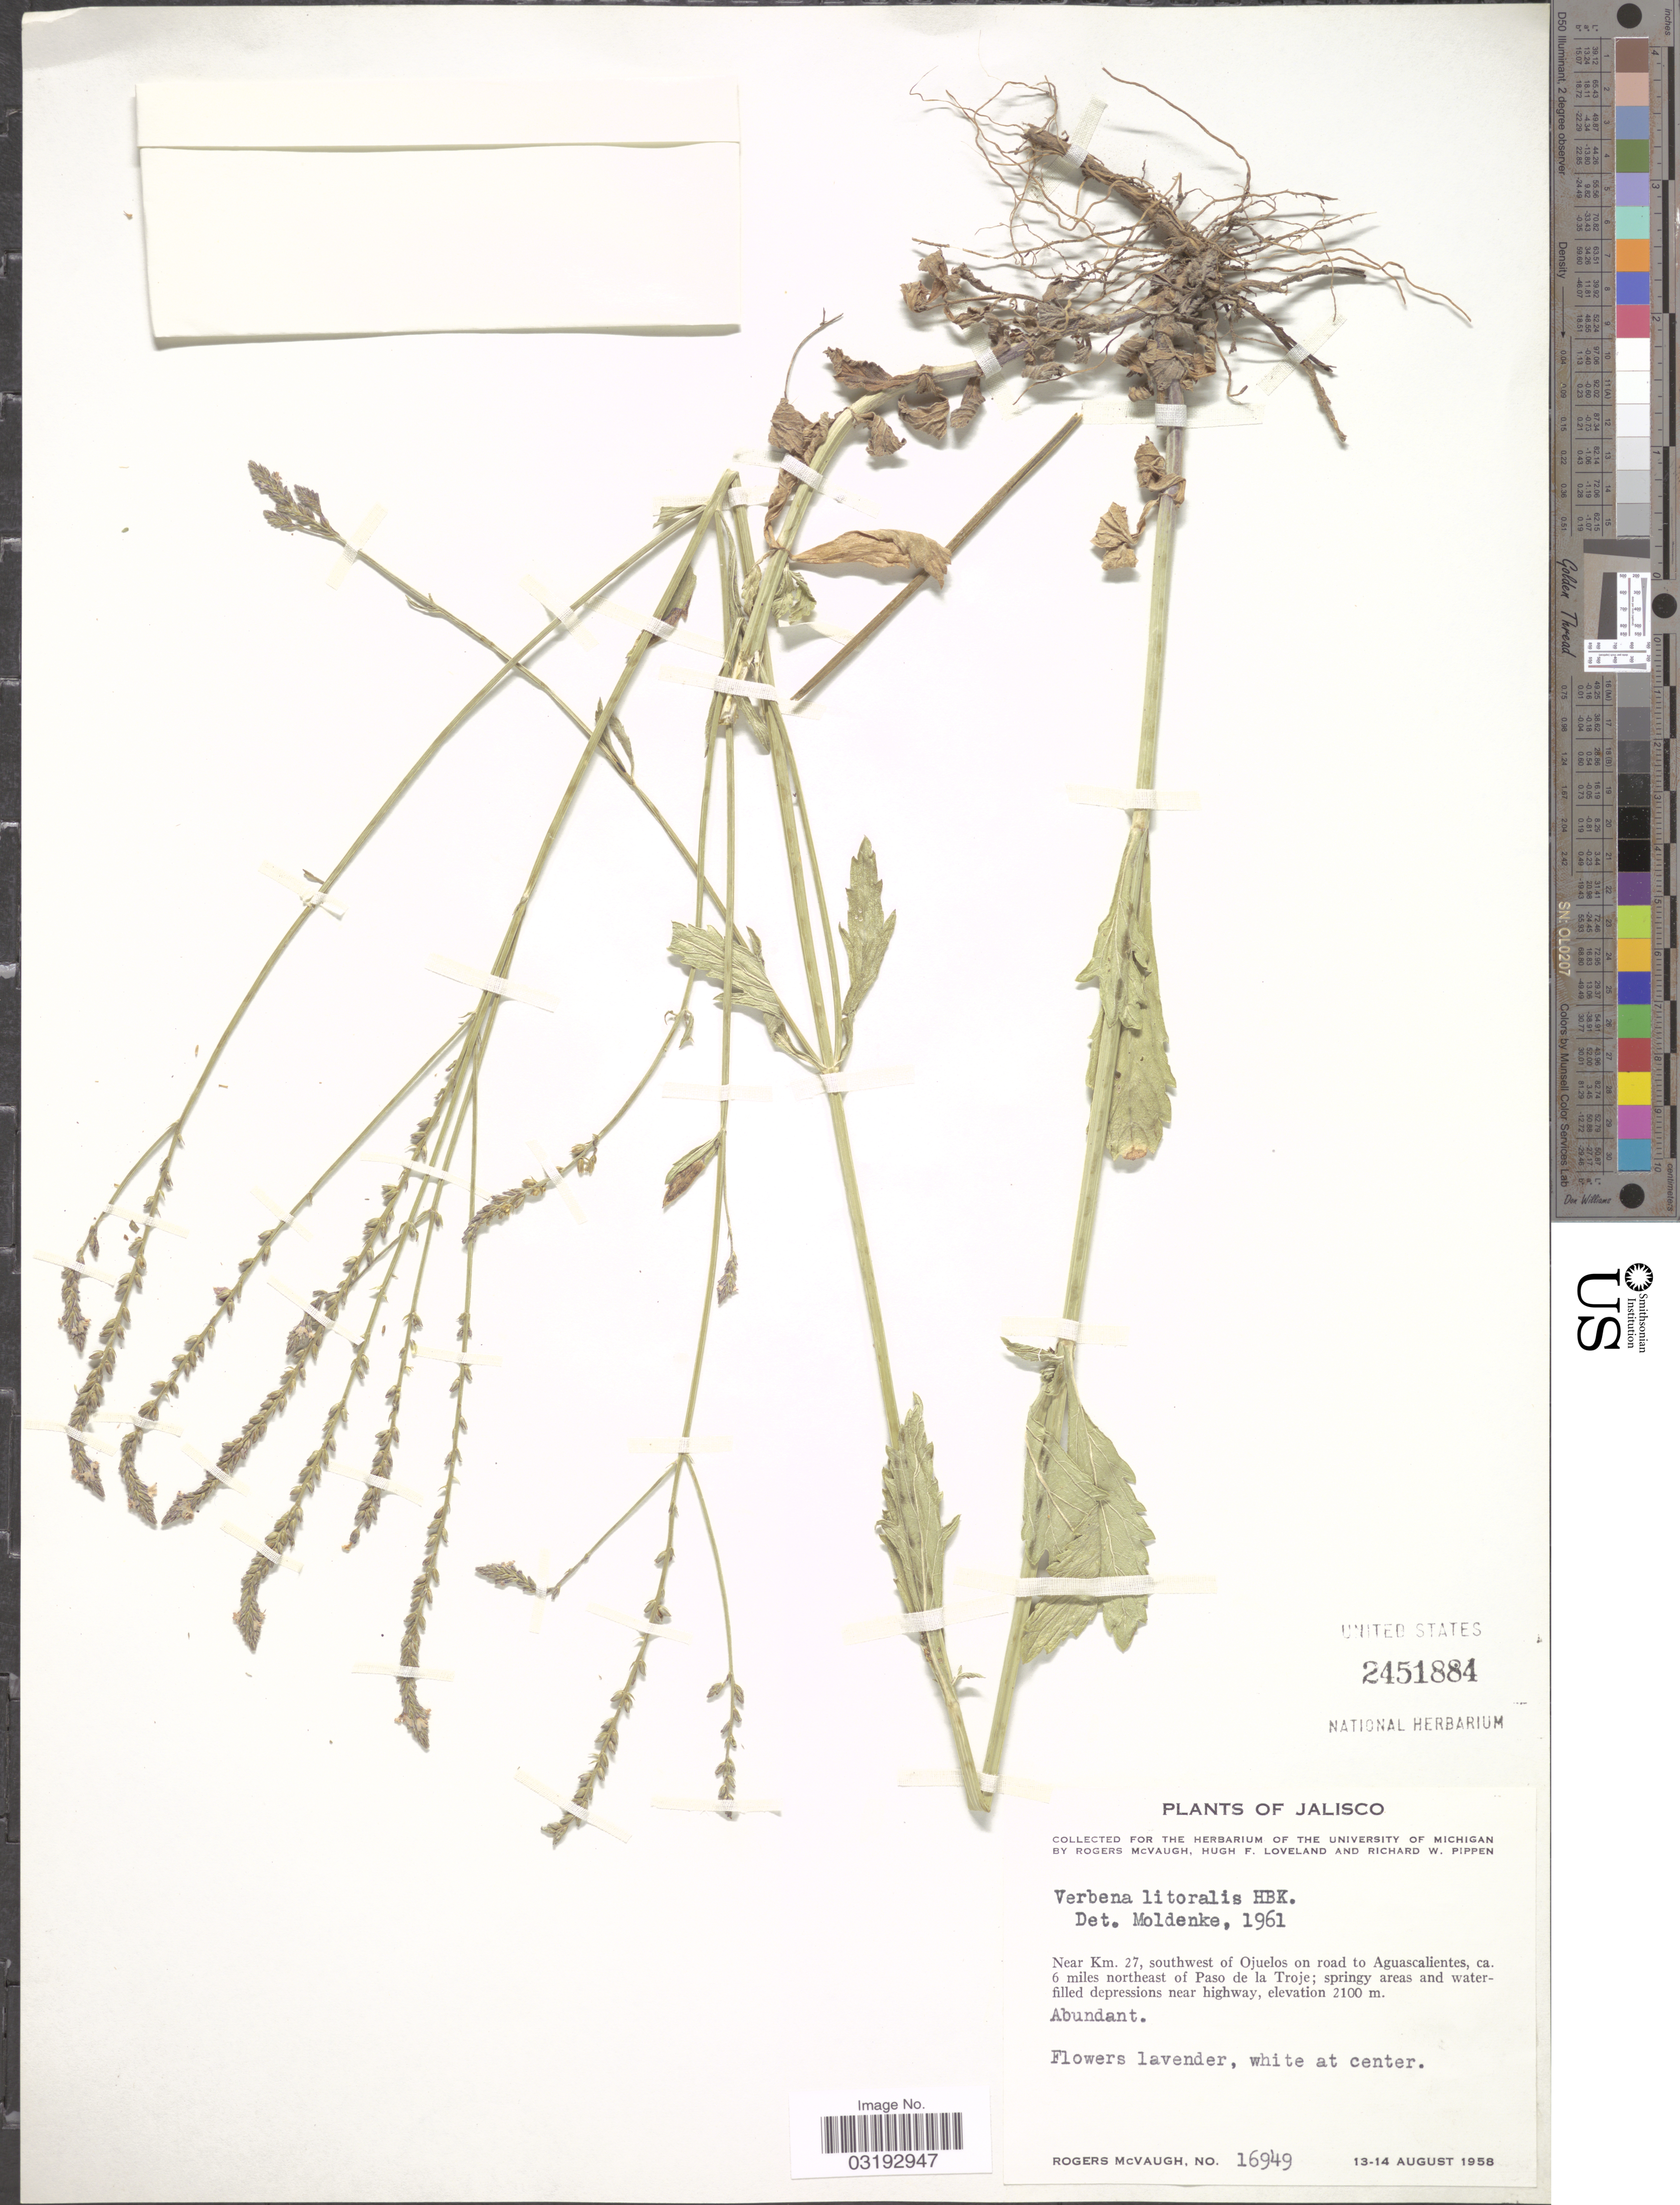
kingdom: Plantae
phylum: Tracheophyta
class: Magnoliopsida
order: Lamiales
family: Verbenaceae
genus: Verbena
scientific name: Verbena litoralis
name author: Kunth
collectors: R. McVaugh, H. Loveland & R. W. Pippen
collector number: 16949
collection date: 1958-08-13/1958-08-14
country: Mexico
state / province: Jalisco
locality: Near Km. 27, southwest of Ojuelos on road to Aguascalientes, ca. 6 miles northeast of Paso de la Troje.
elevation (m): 2100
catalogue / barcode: US 2451884